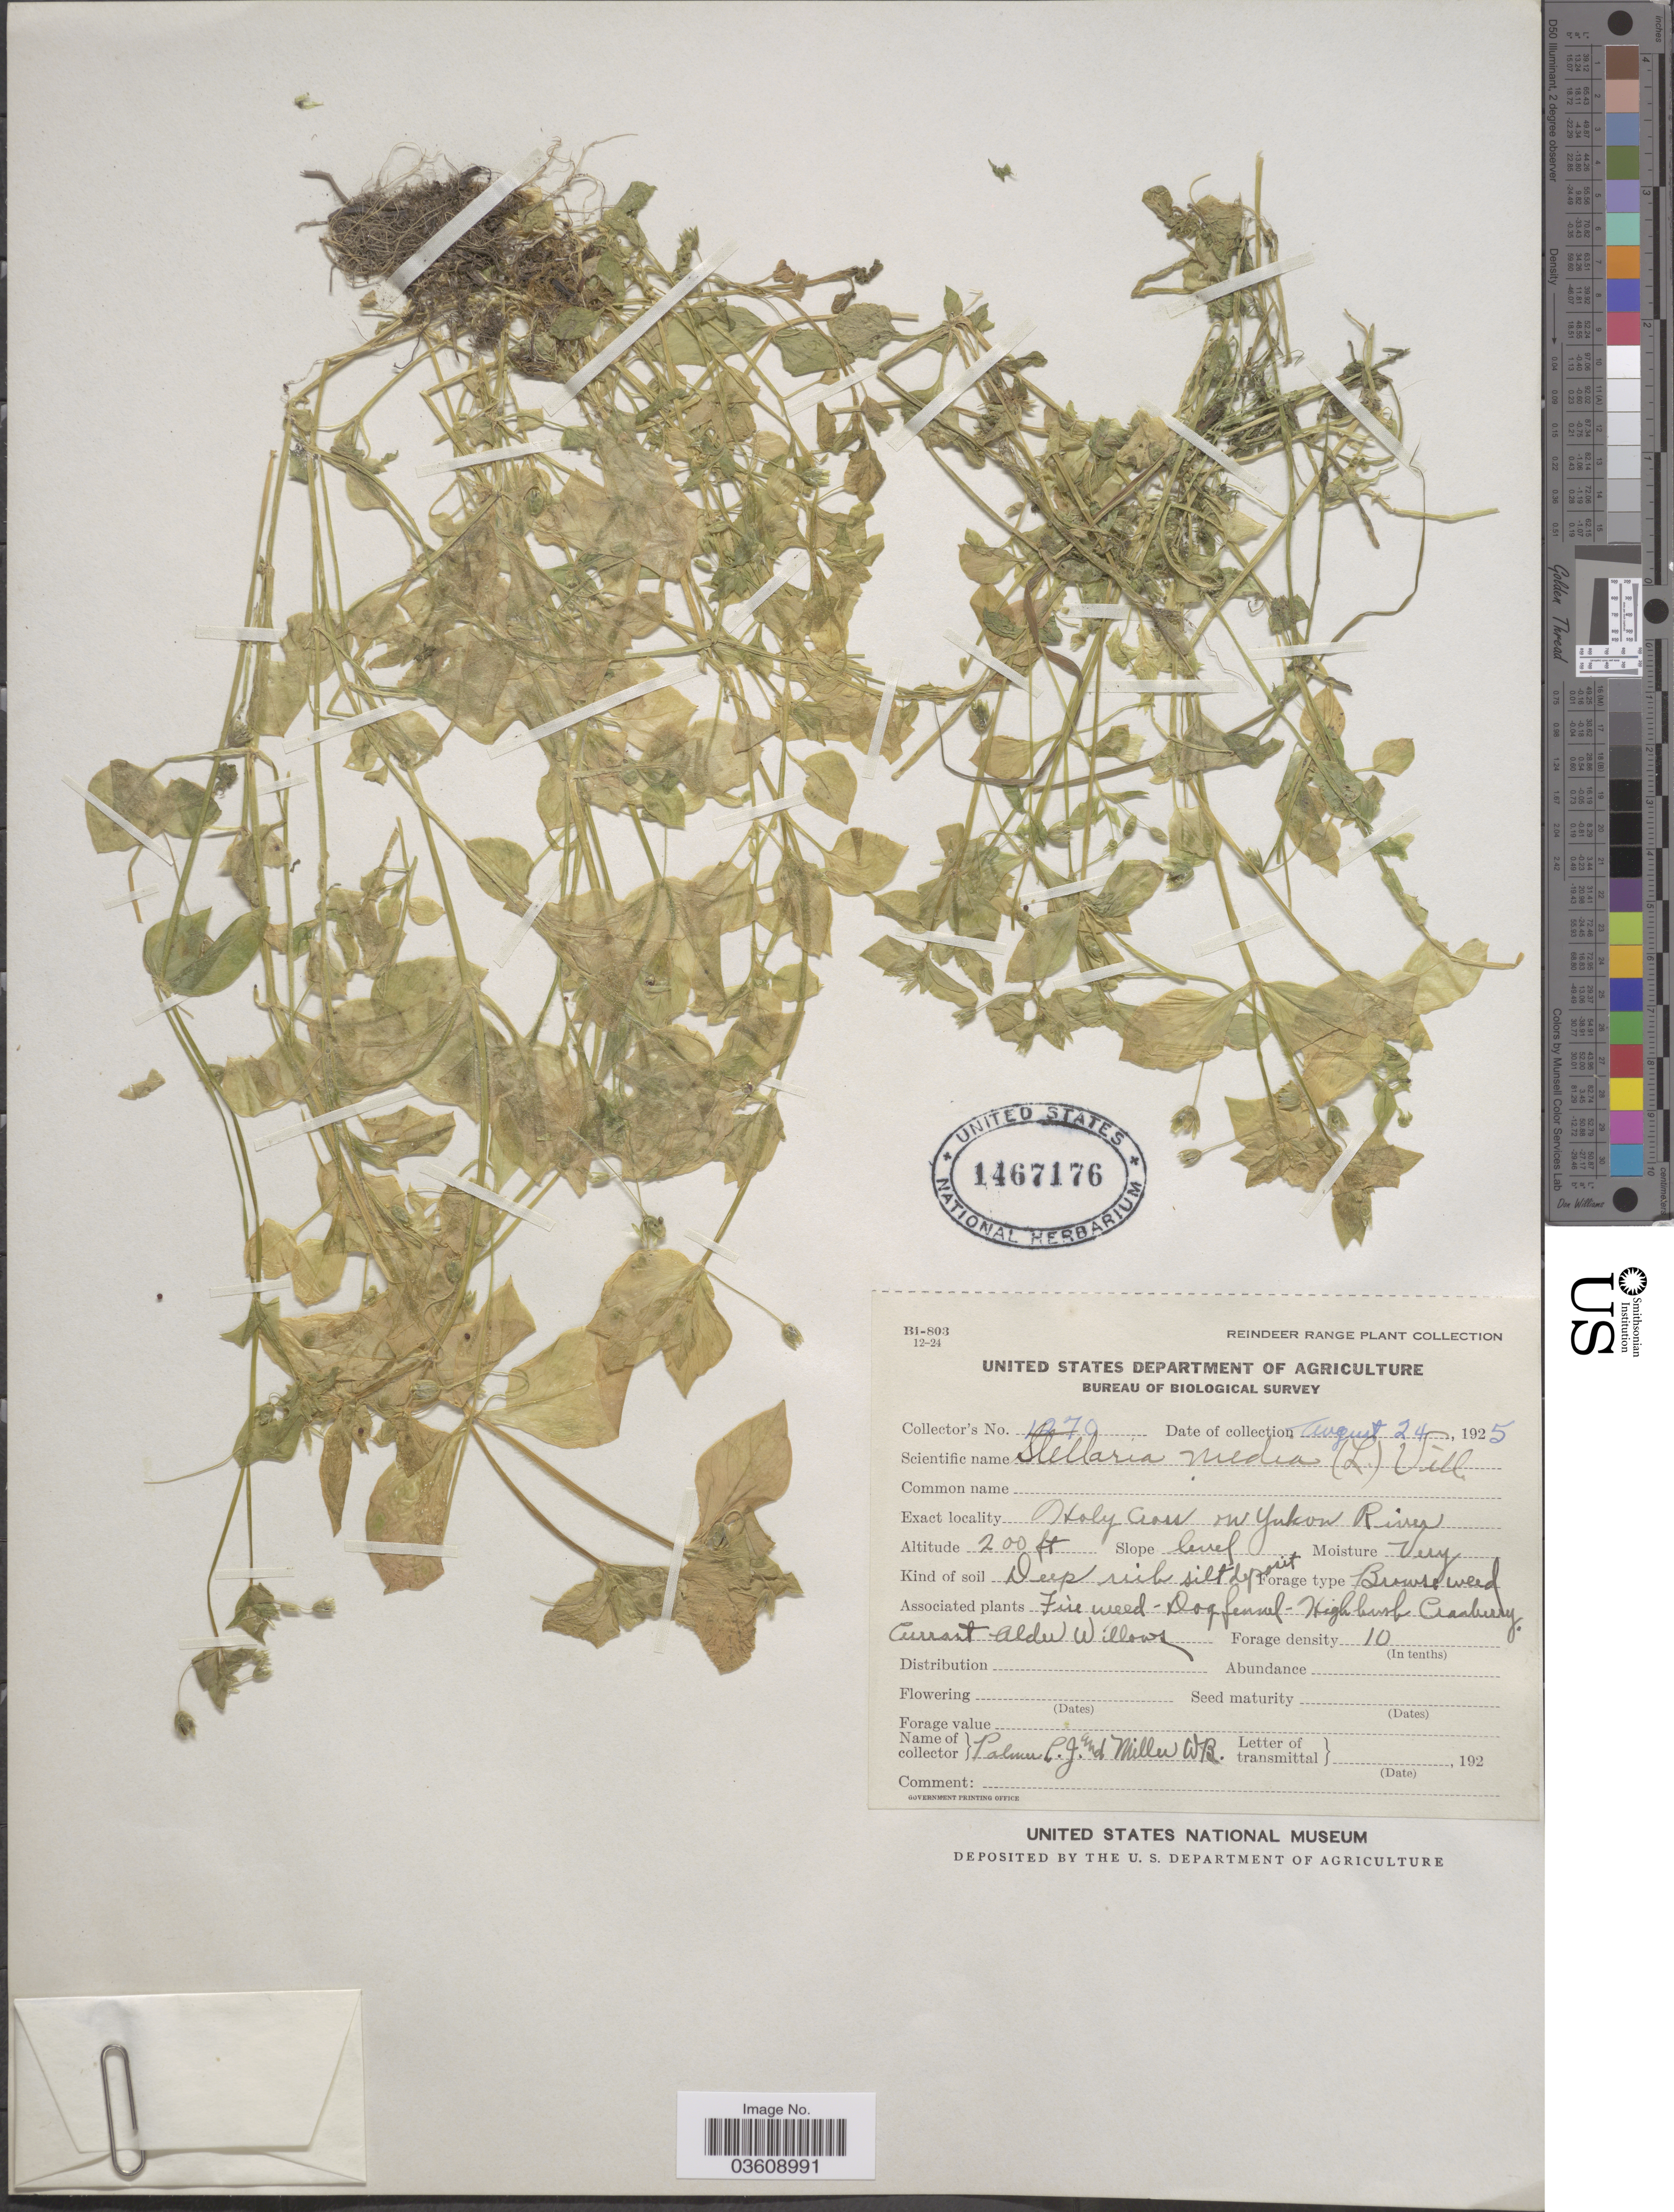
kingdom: Plantae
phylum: Tracheophyta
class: Magnoliopsida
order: Caryophyllales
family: Caryophyllaceae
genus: Stellaria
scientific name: Stellaria media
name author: (L.) Vill.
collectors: L. J. Palmer & W. Miller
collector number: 4279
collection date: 1925-08-24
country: Canada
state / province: Yukon Territory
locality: Holy Cross on Yukon River.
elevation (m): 61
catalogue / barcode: US 1467176